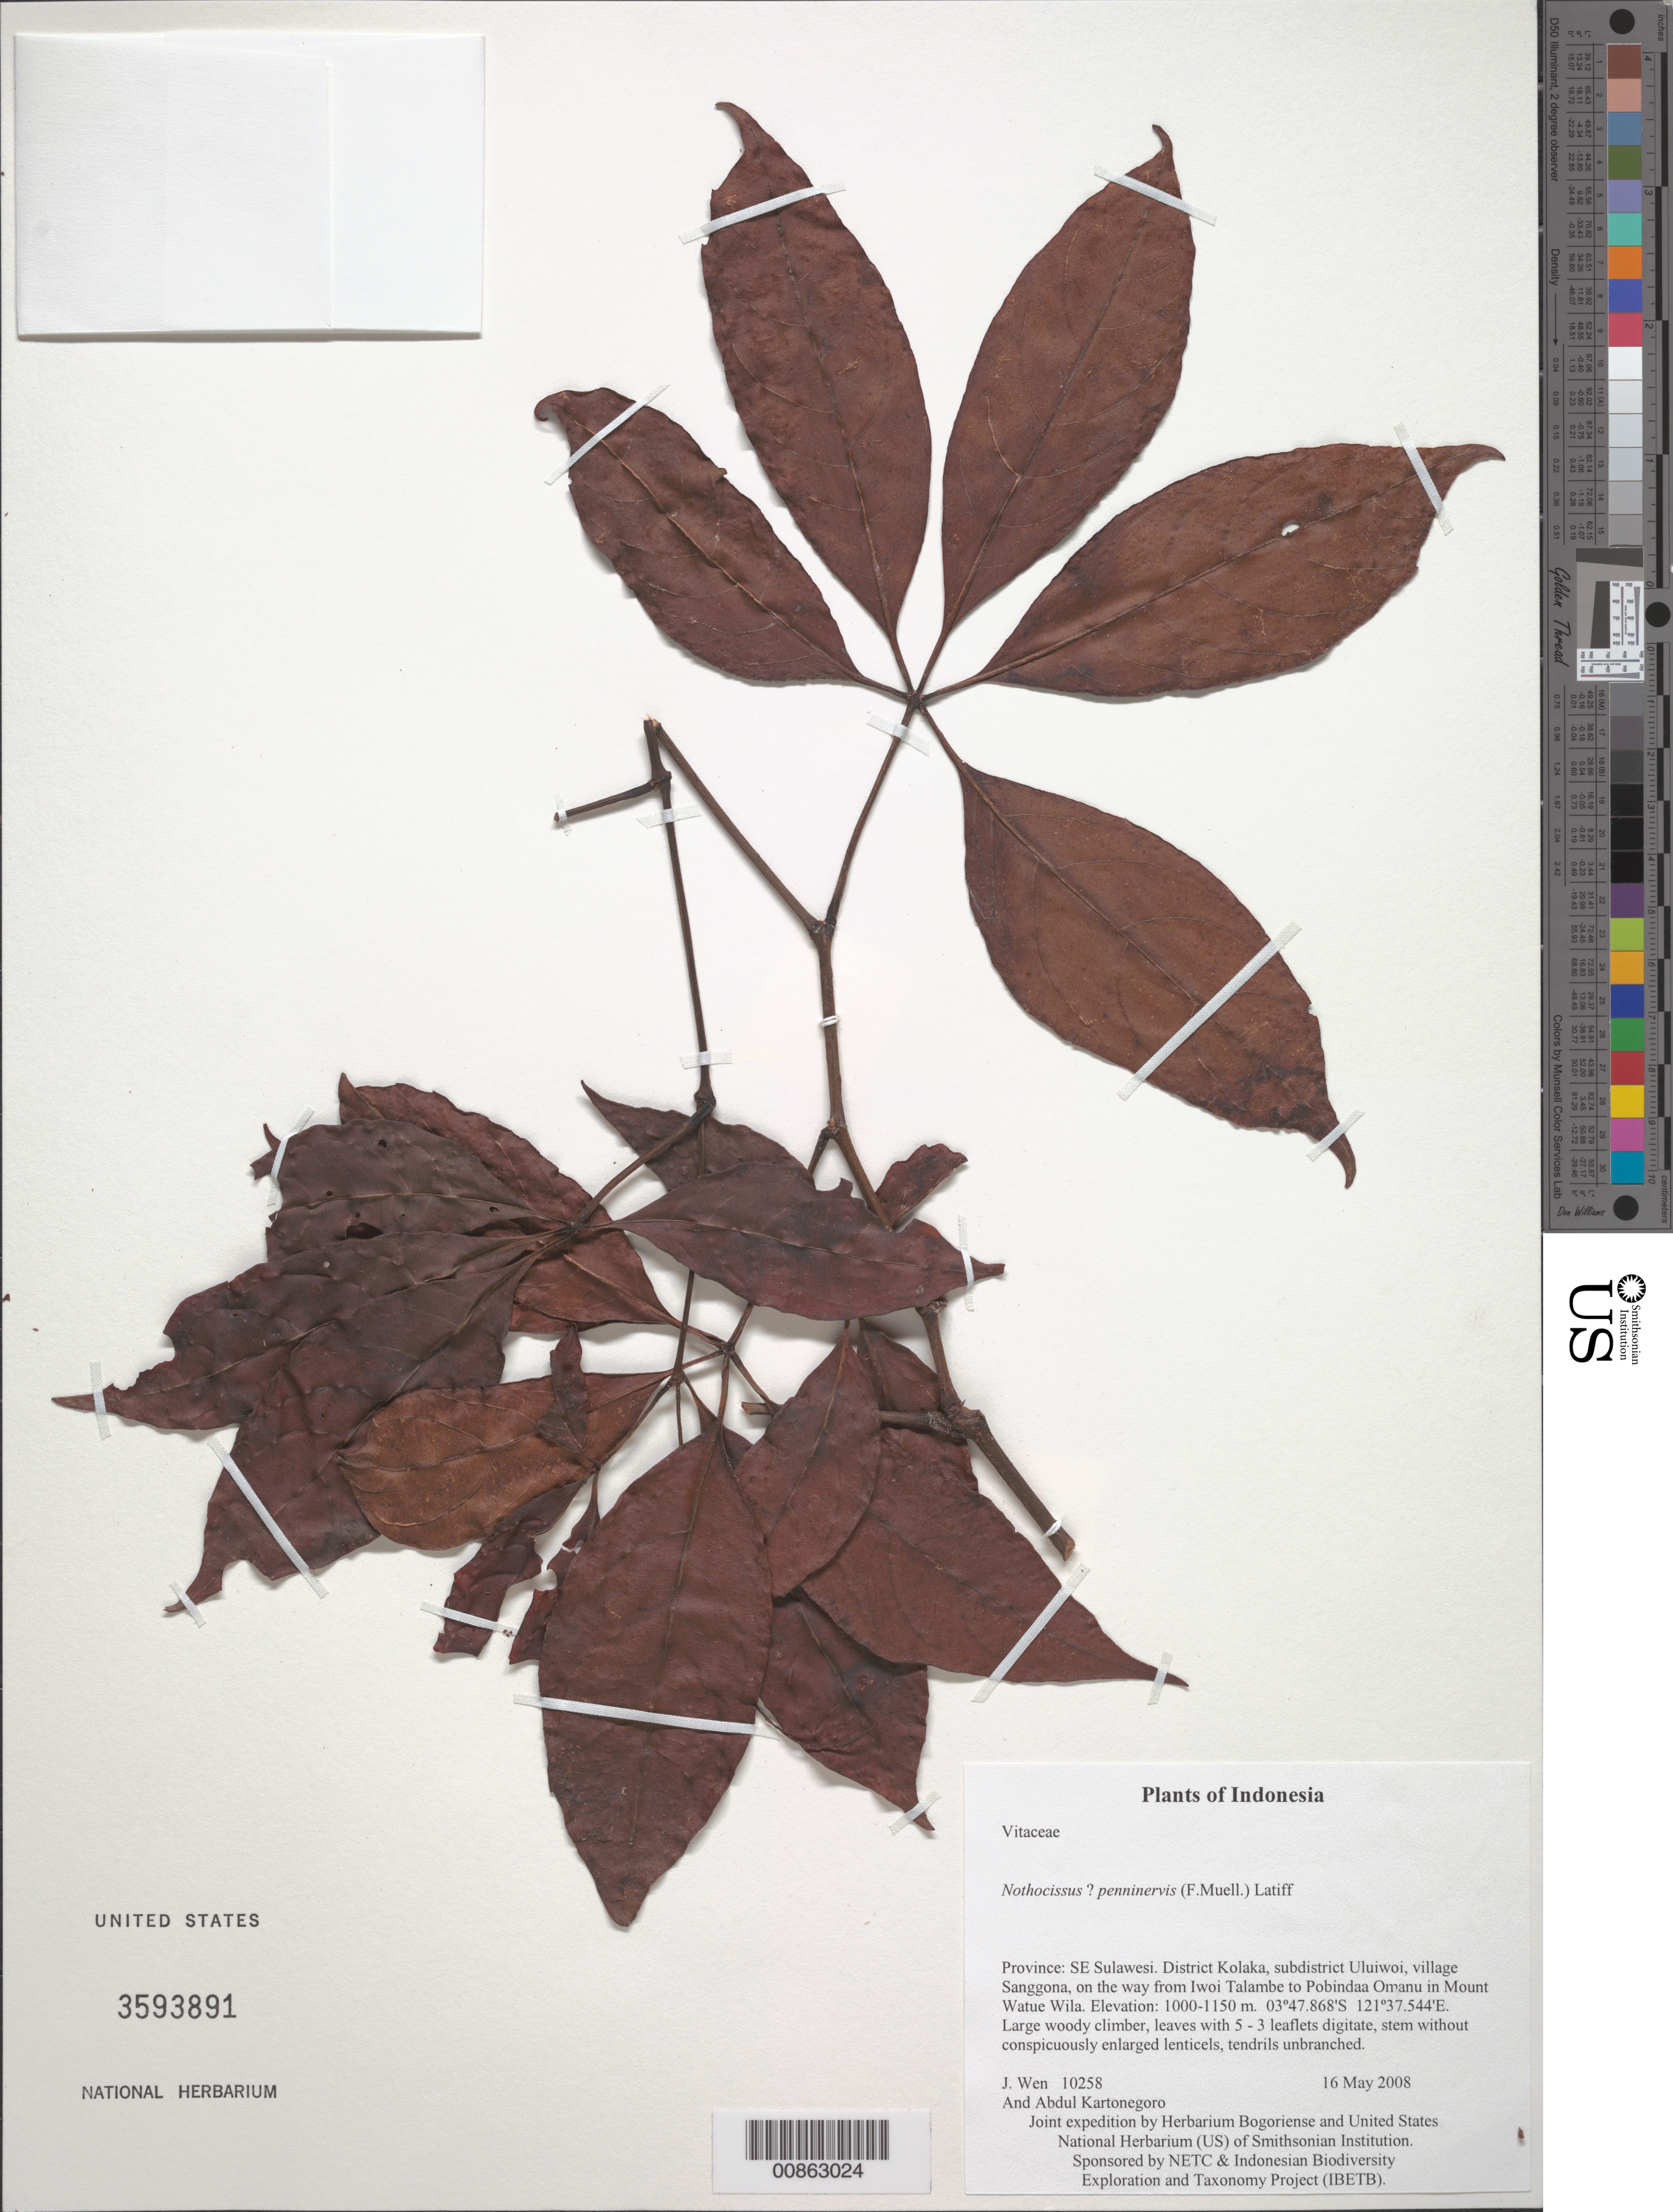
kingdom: Plantae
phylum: Tracheophyta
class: Magnoliopsida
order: Vitales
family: Vitaceae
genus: Cissus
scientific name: Cissus penninervis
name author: (F. Muell.) Planch.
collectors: J. Wen & A. Kartonegoro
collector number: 10258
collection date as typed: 16 May 2008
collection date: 2008-05-16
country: Indonesia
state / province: Sulawesi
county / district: Sulawesi Tenggara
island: Sulawesi [Celebes]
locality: District Kolaka, subdistrict Uluiwoi, village Sanggona, on the way from Iwoi Talambe to Pobindaa Omanu in Mount Watue Wila.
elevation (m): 1000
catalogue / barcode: US 3593891